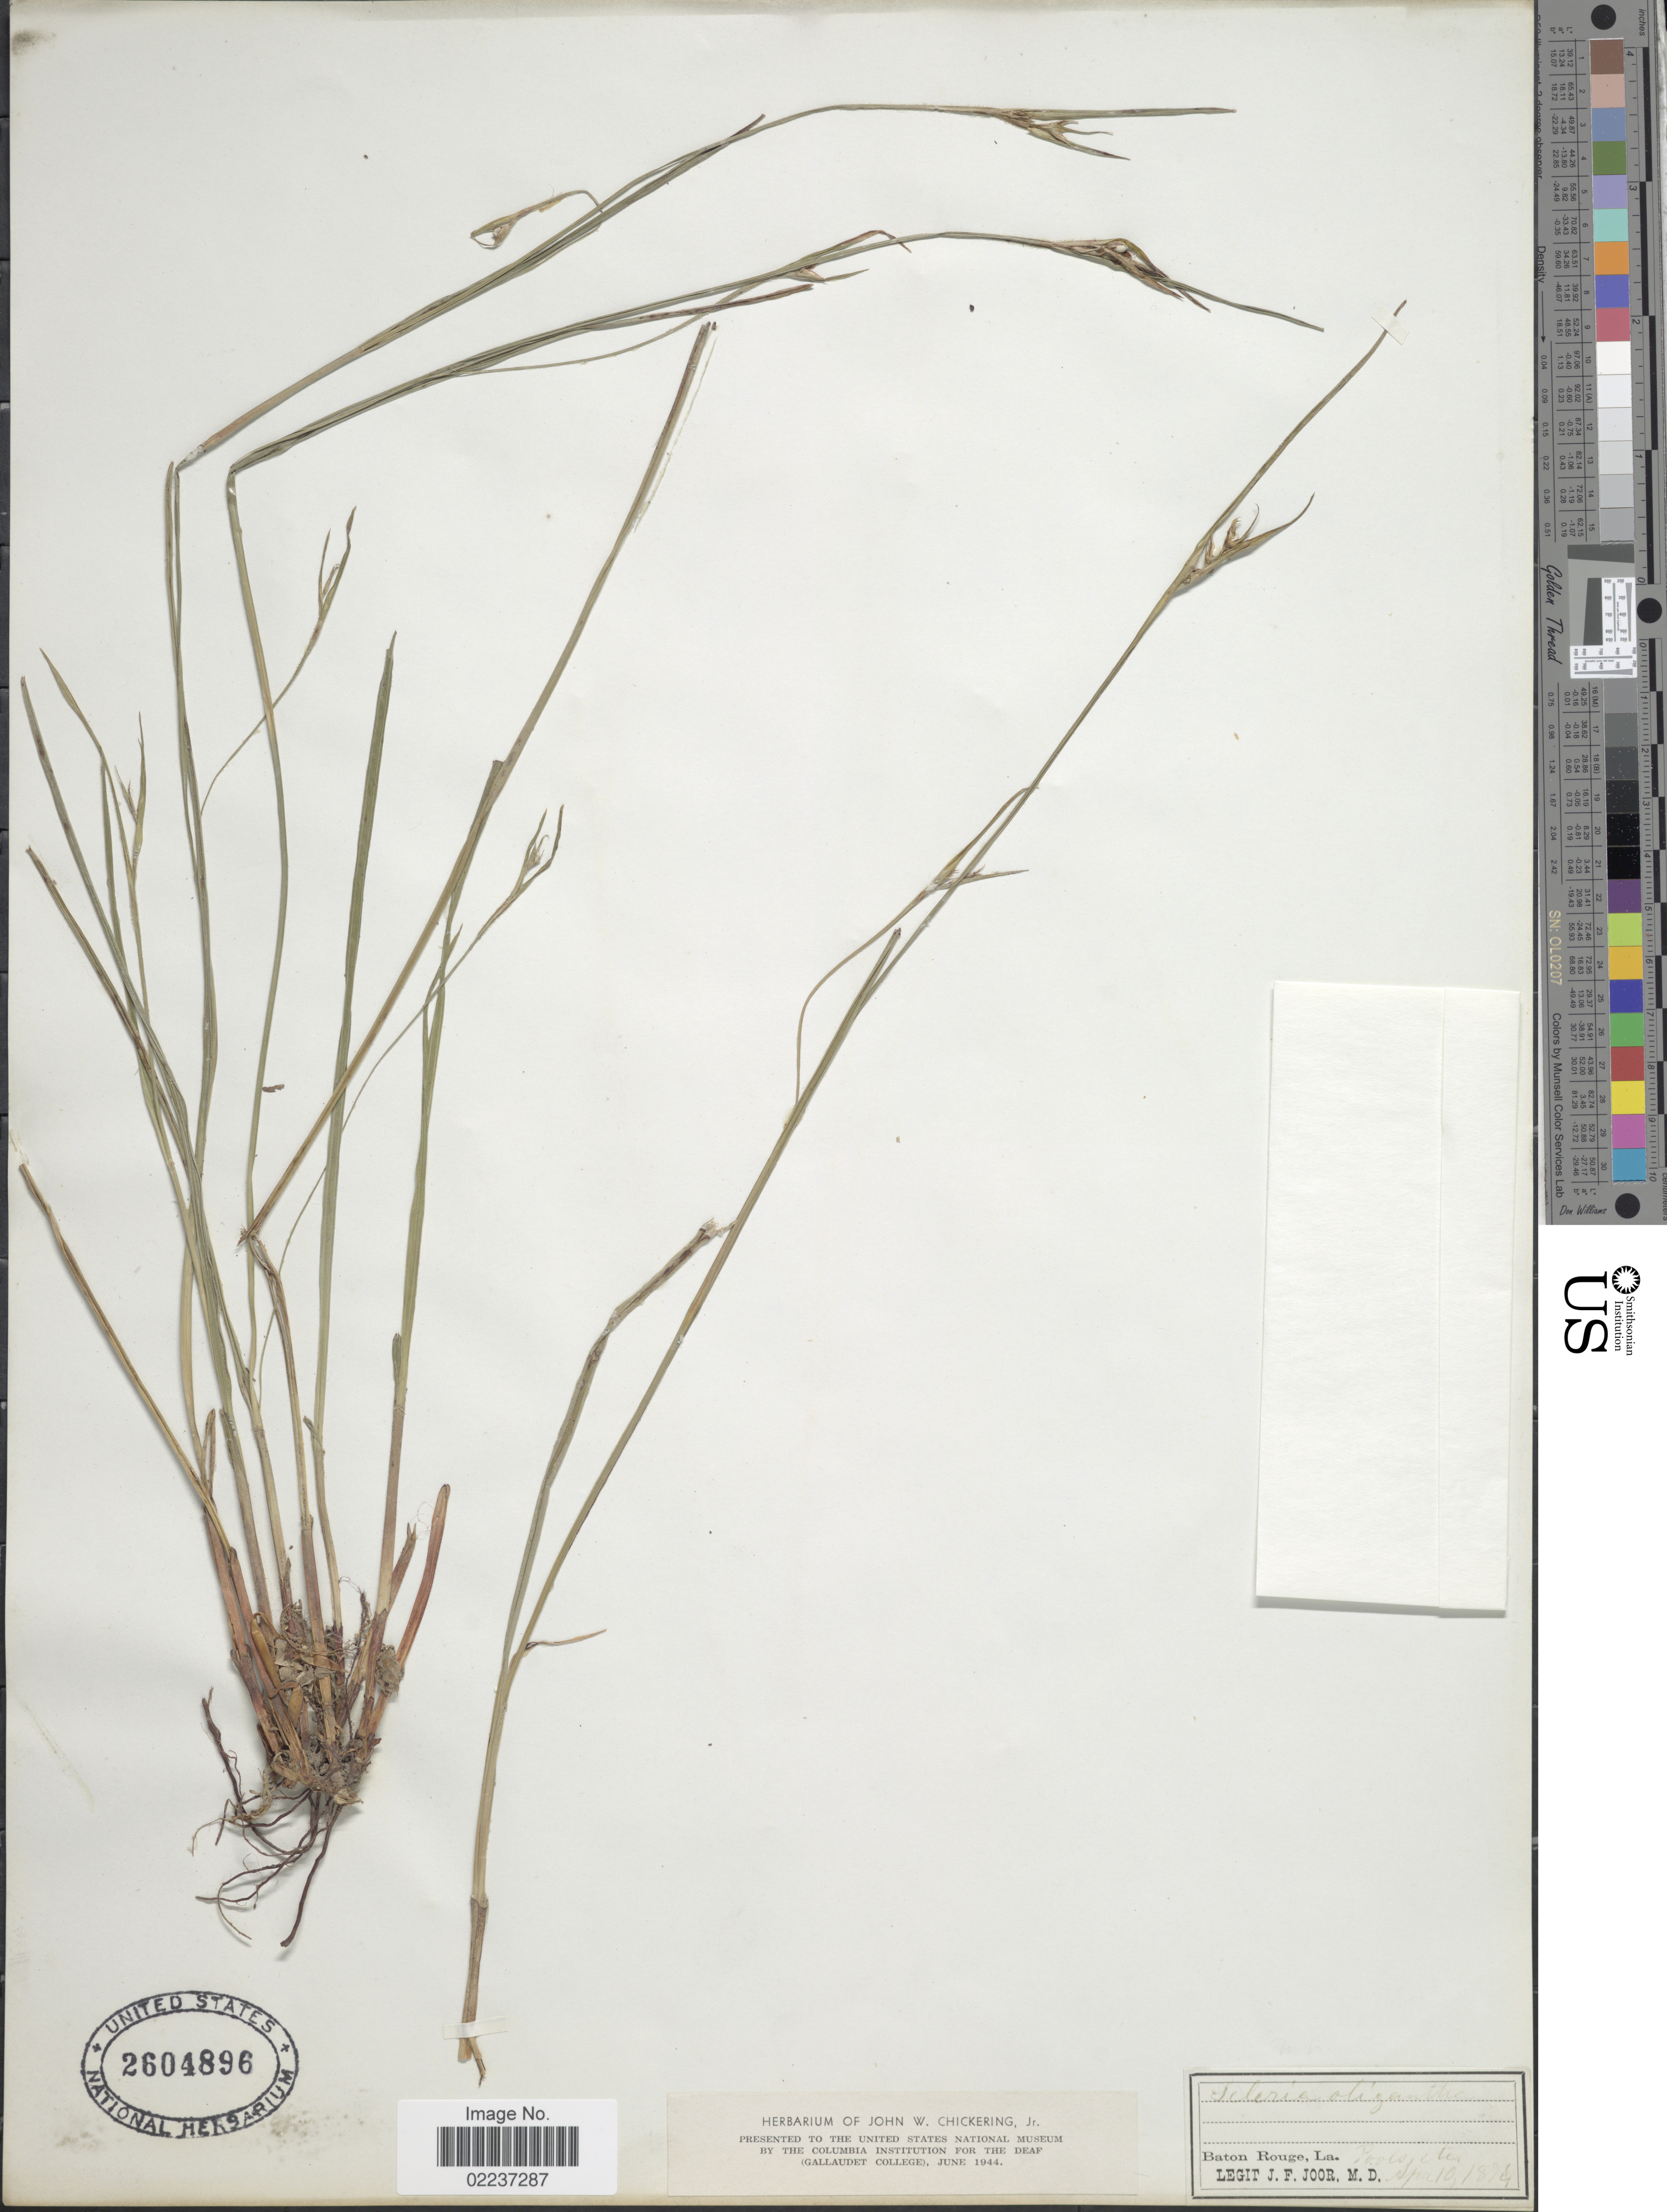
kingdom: Plantae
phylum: Tracheophyta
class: Liliopsida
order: Poales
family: Cyperaceae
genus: Scleria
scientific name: Scleria oligantha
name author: Michx.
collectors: J. F. Joor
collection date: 1874-04-10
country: United States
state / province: Louisiana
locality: Baton Rouge, Pools etc.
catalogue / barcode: US 2604896